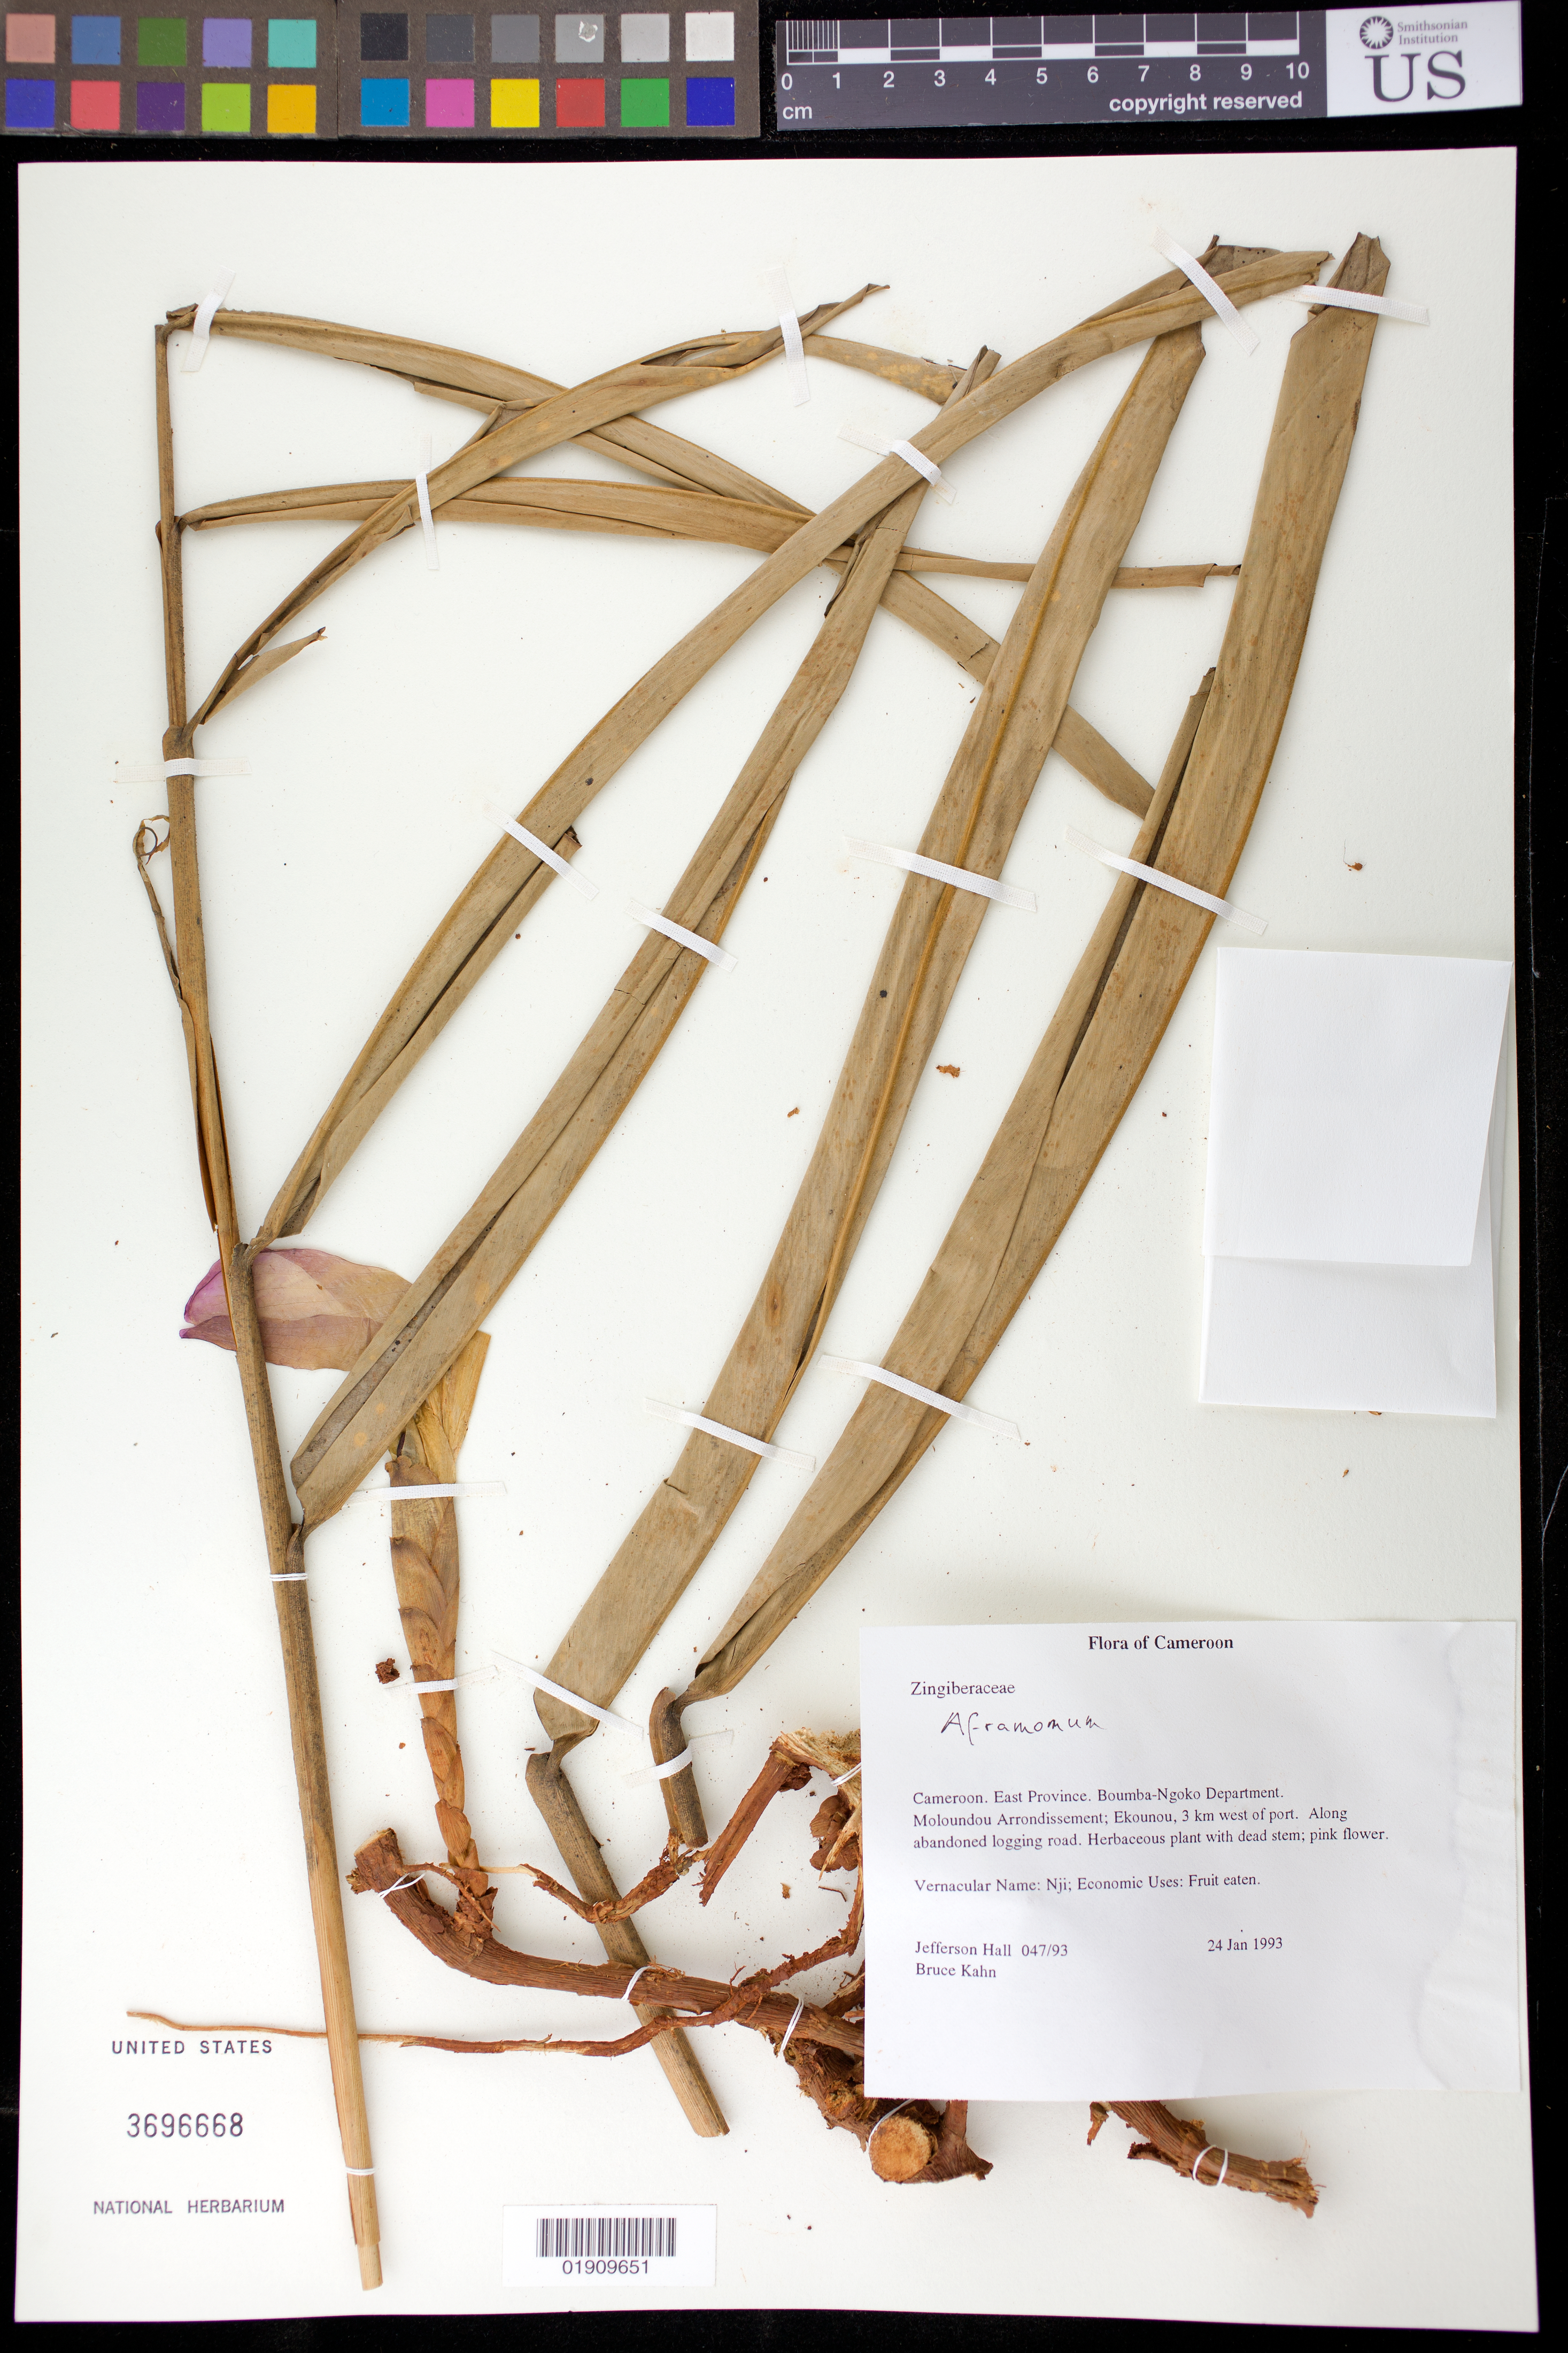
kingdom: Plantae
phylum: Tracheophyta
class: Liliopsida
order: Zingiberales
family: Zingiberaceae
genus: Aframomum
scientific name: Aframomum sp.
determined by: Maas, P. J.; Maas van de Kamer, H.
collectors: J. Hall & B. Kahn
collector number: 047/93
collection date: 1993-12-24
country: Cameroon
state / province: Est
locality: Boumba-Ngoko Department. Boumba-Ngoko Department. Moloundou Arroundissement; Ekounou, 3 km west of port.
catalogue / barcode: US 3696668